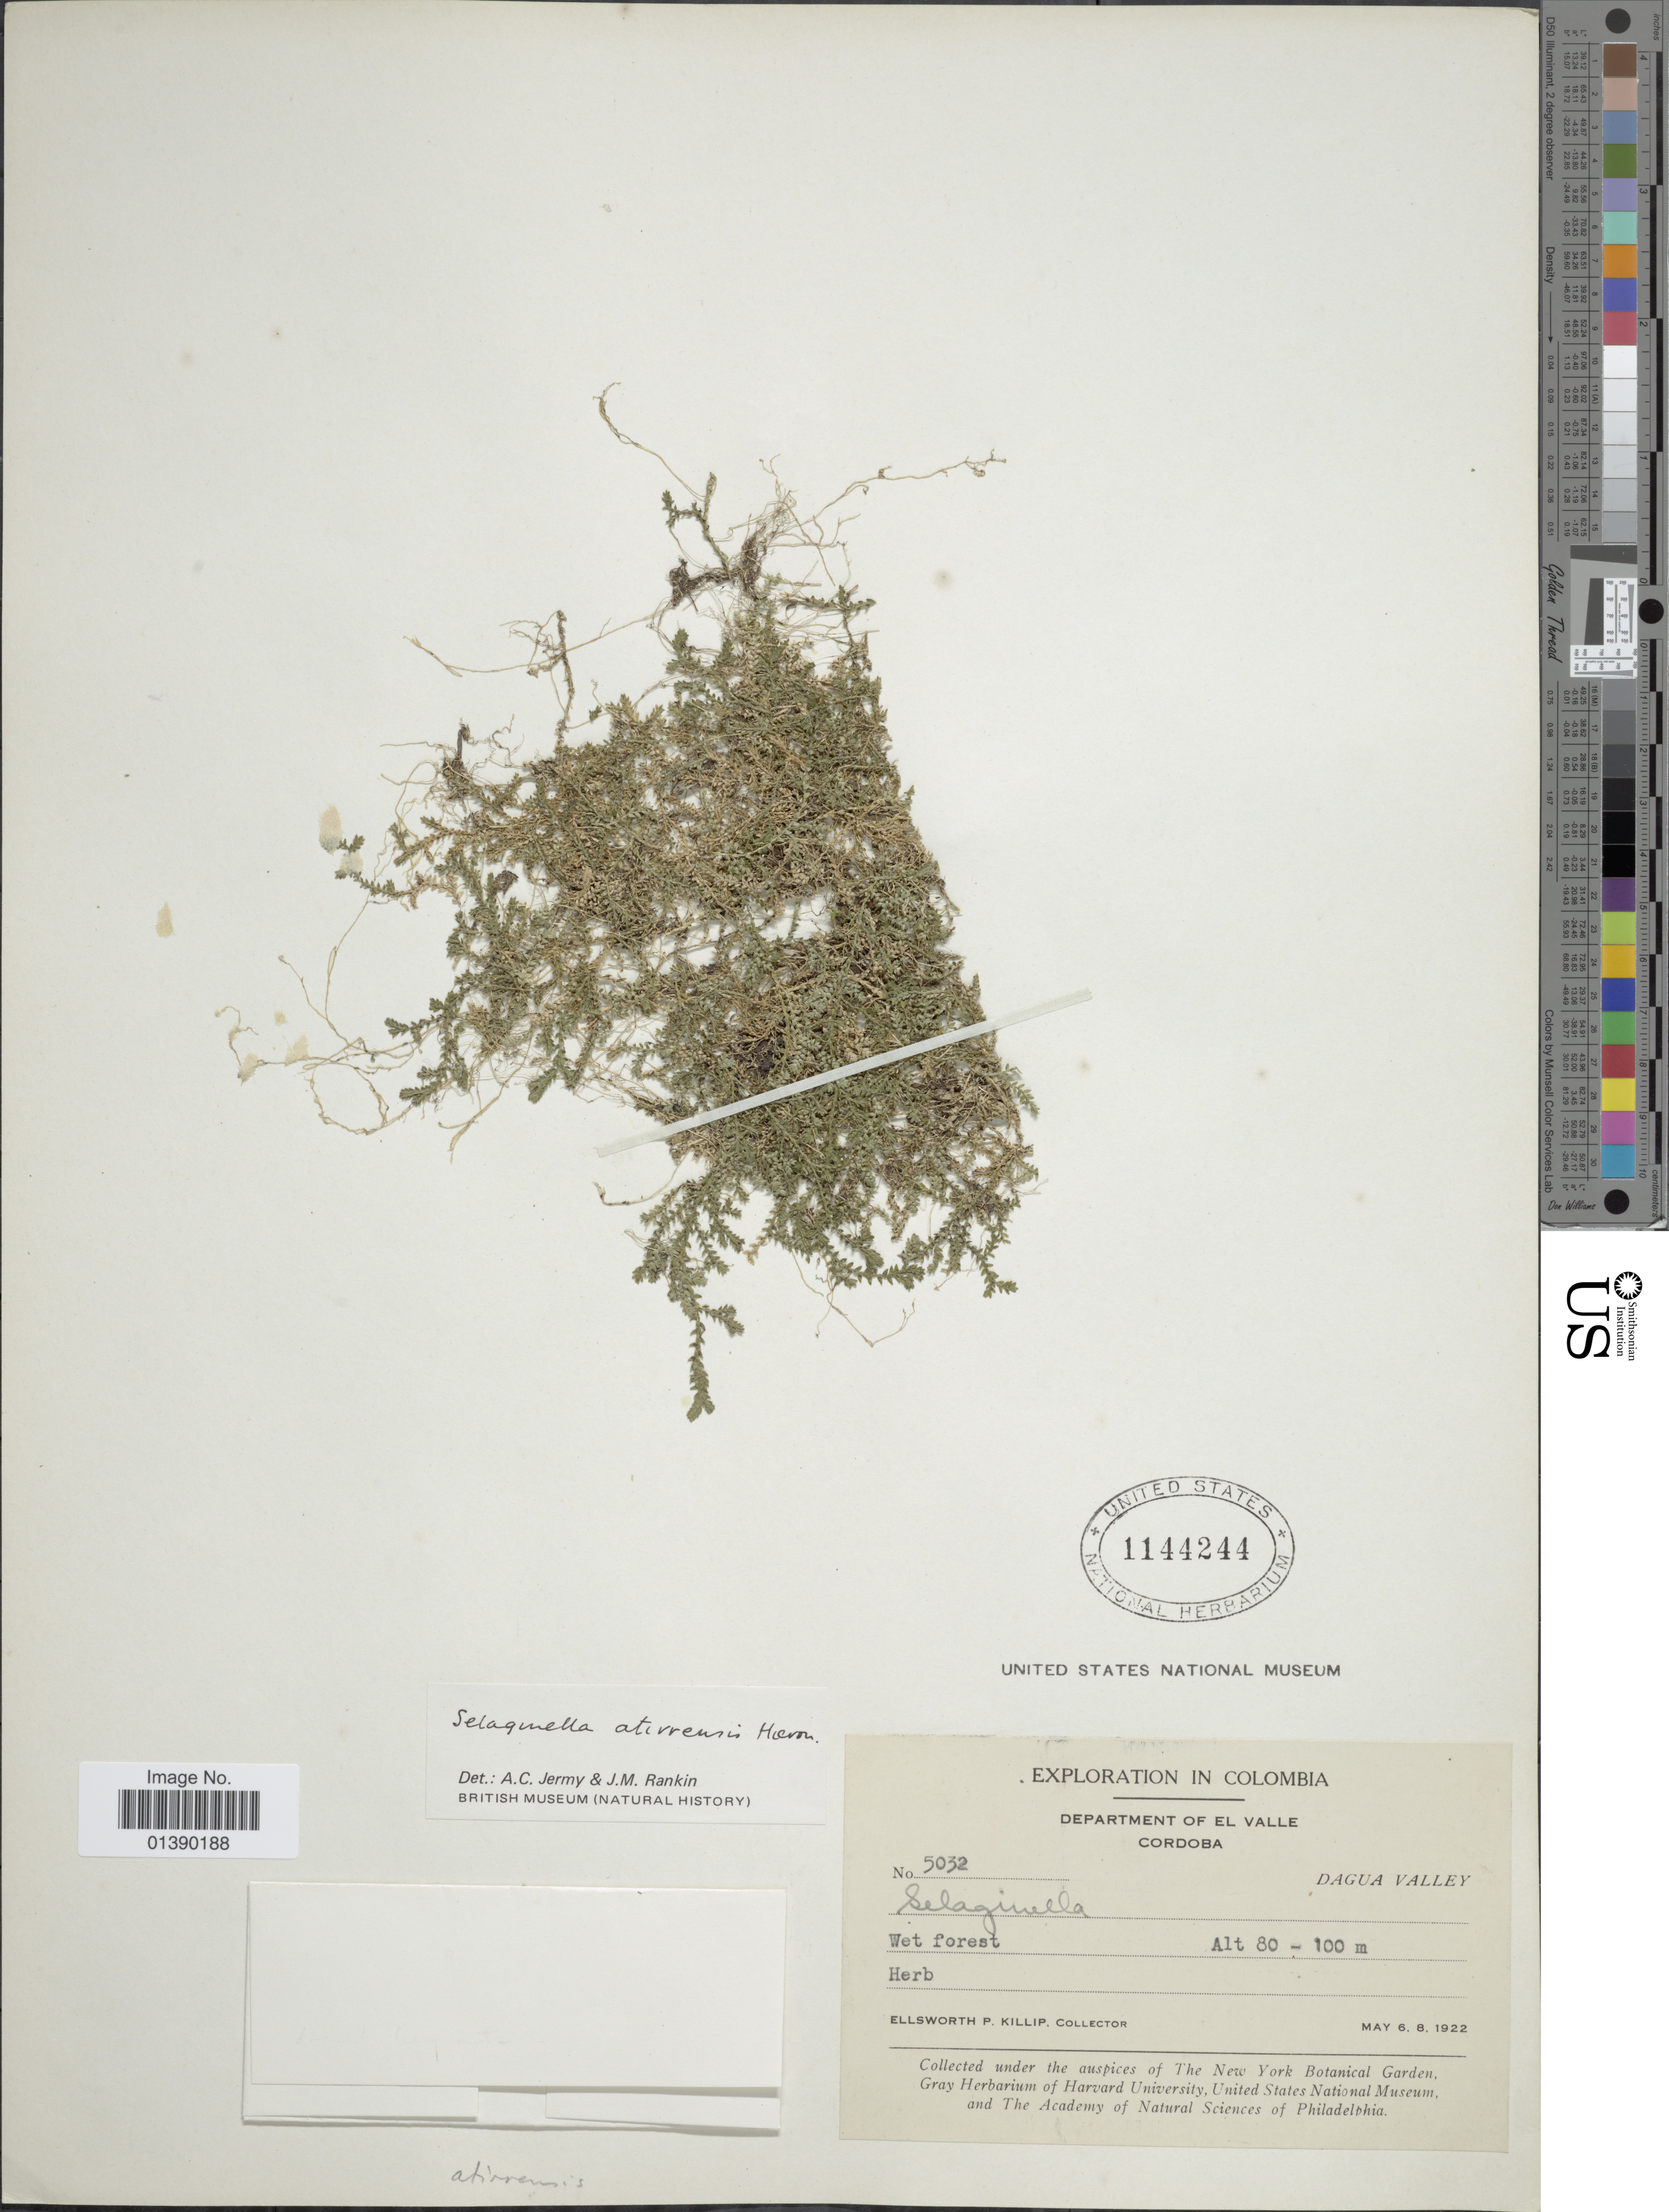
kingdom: Plantae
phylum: Tracheophyta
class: Lycopodiopsida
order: Selaginellales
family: Selaginellaceae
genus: Selaginella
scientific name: Selaginella atirrensis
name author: Hieron. in Engl. & Prantl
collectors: E. P. Killip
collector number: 5032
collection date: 1922-05-06/1922-05-08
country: Colombia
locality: Department of El Valle, Cordoba, Dagua Valley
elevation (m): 80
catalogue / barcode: US 1144244